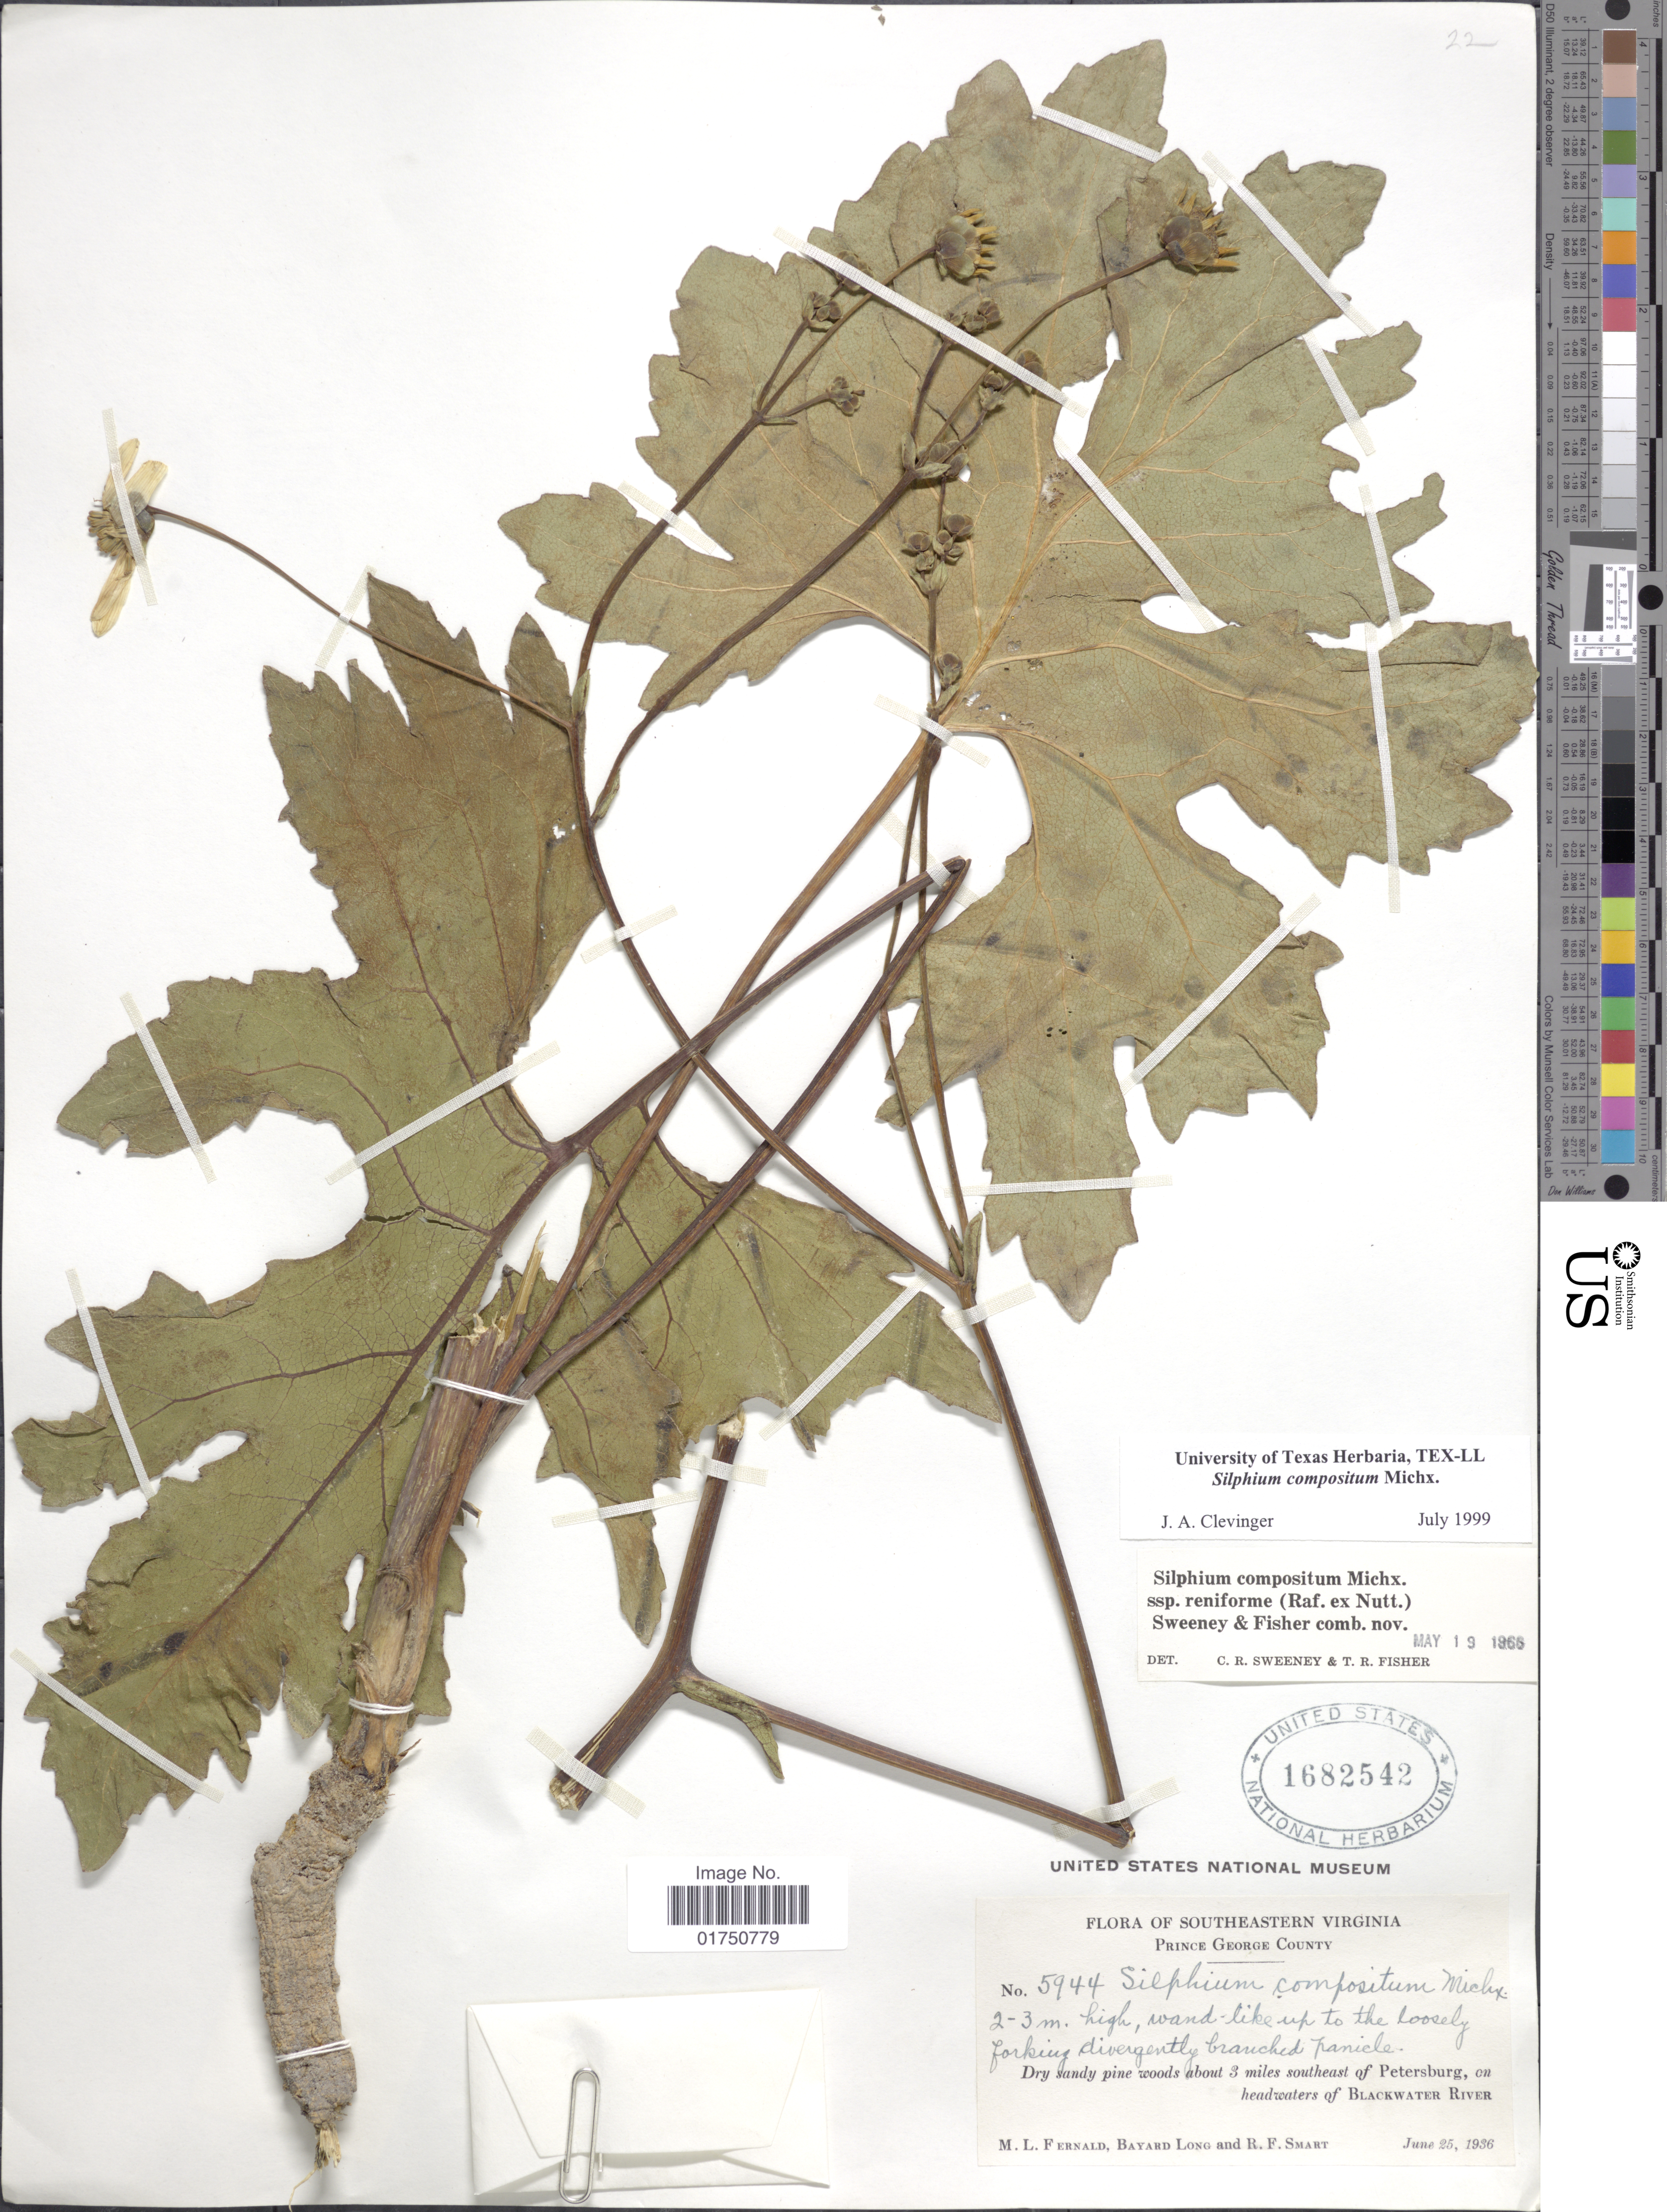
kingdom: Plantae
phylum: Tracheophyta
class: Magnoliopsida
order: Asterales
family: Asteraceae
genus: Silphium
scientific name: Silphium compositum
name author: Michx.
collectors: M. L. Fernald, B. Long & R. Smart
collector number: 5944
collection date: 1936-06-25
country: United States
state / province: Virginia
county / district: Prince George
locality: Southeastern Virginia. Prince George County. Dry sandy pine woods about 3 miles southeast of Petersburg, on headwaters of Blackwater River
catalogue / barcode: US 1682542